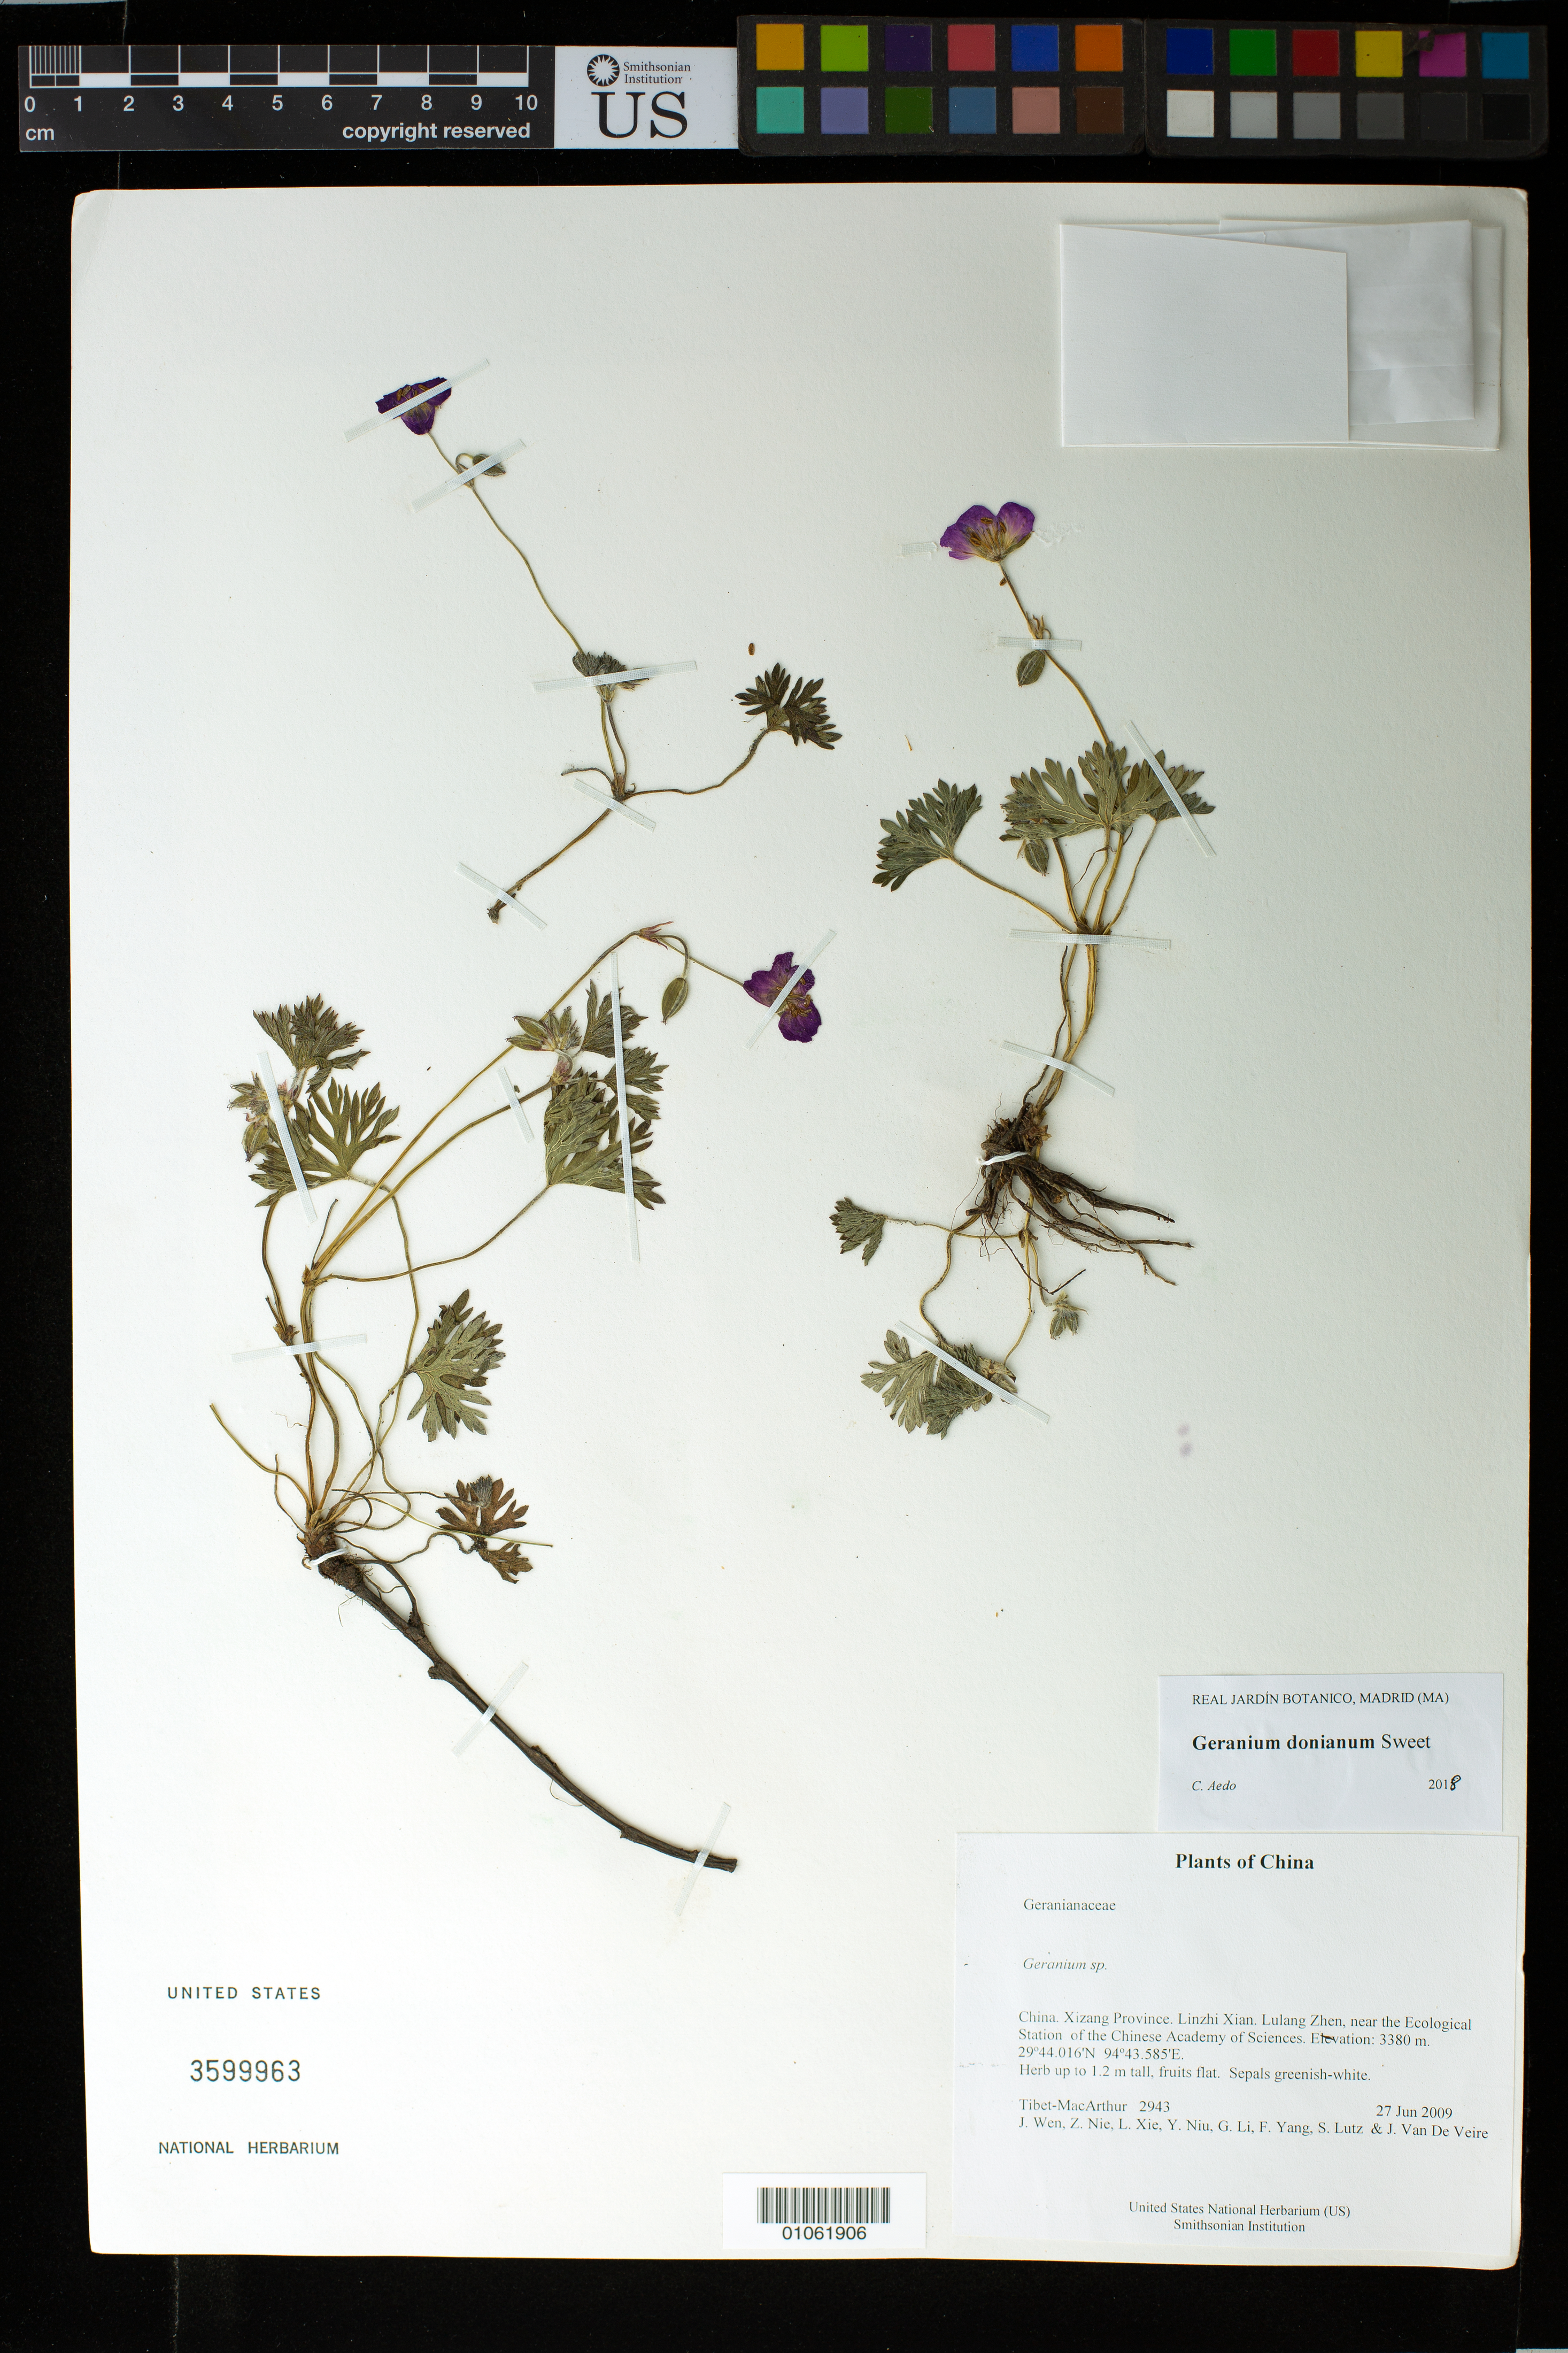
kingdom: Plantae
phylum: Tracheophyta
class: Magnoliopsida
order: Geraniales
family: Geraniaceae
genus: Geranium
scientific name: Geranium donianum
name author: Sweet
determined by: Aedo, C.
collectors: Tibet-MacArthur, J. Wen, Z. Nie, L. Xie, Y. Niu, G. Li, F. Yang, S. Lutz & J. Van De Veire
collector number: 2943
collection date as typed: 27 Jun 2009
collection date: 2009-06-27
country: China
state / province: Xizang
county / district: Linzhi Xian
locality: Linzhi Xian, Lulang Zhen, near the Ecological Station of the Chinese Academy of Sciences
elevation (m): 3380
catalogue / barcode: US 3599963